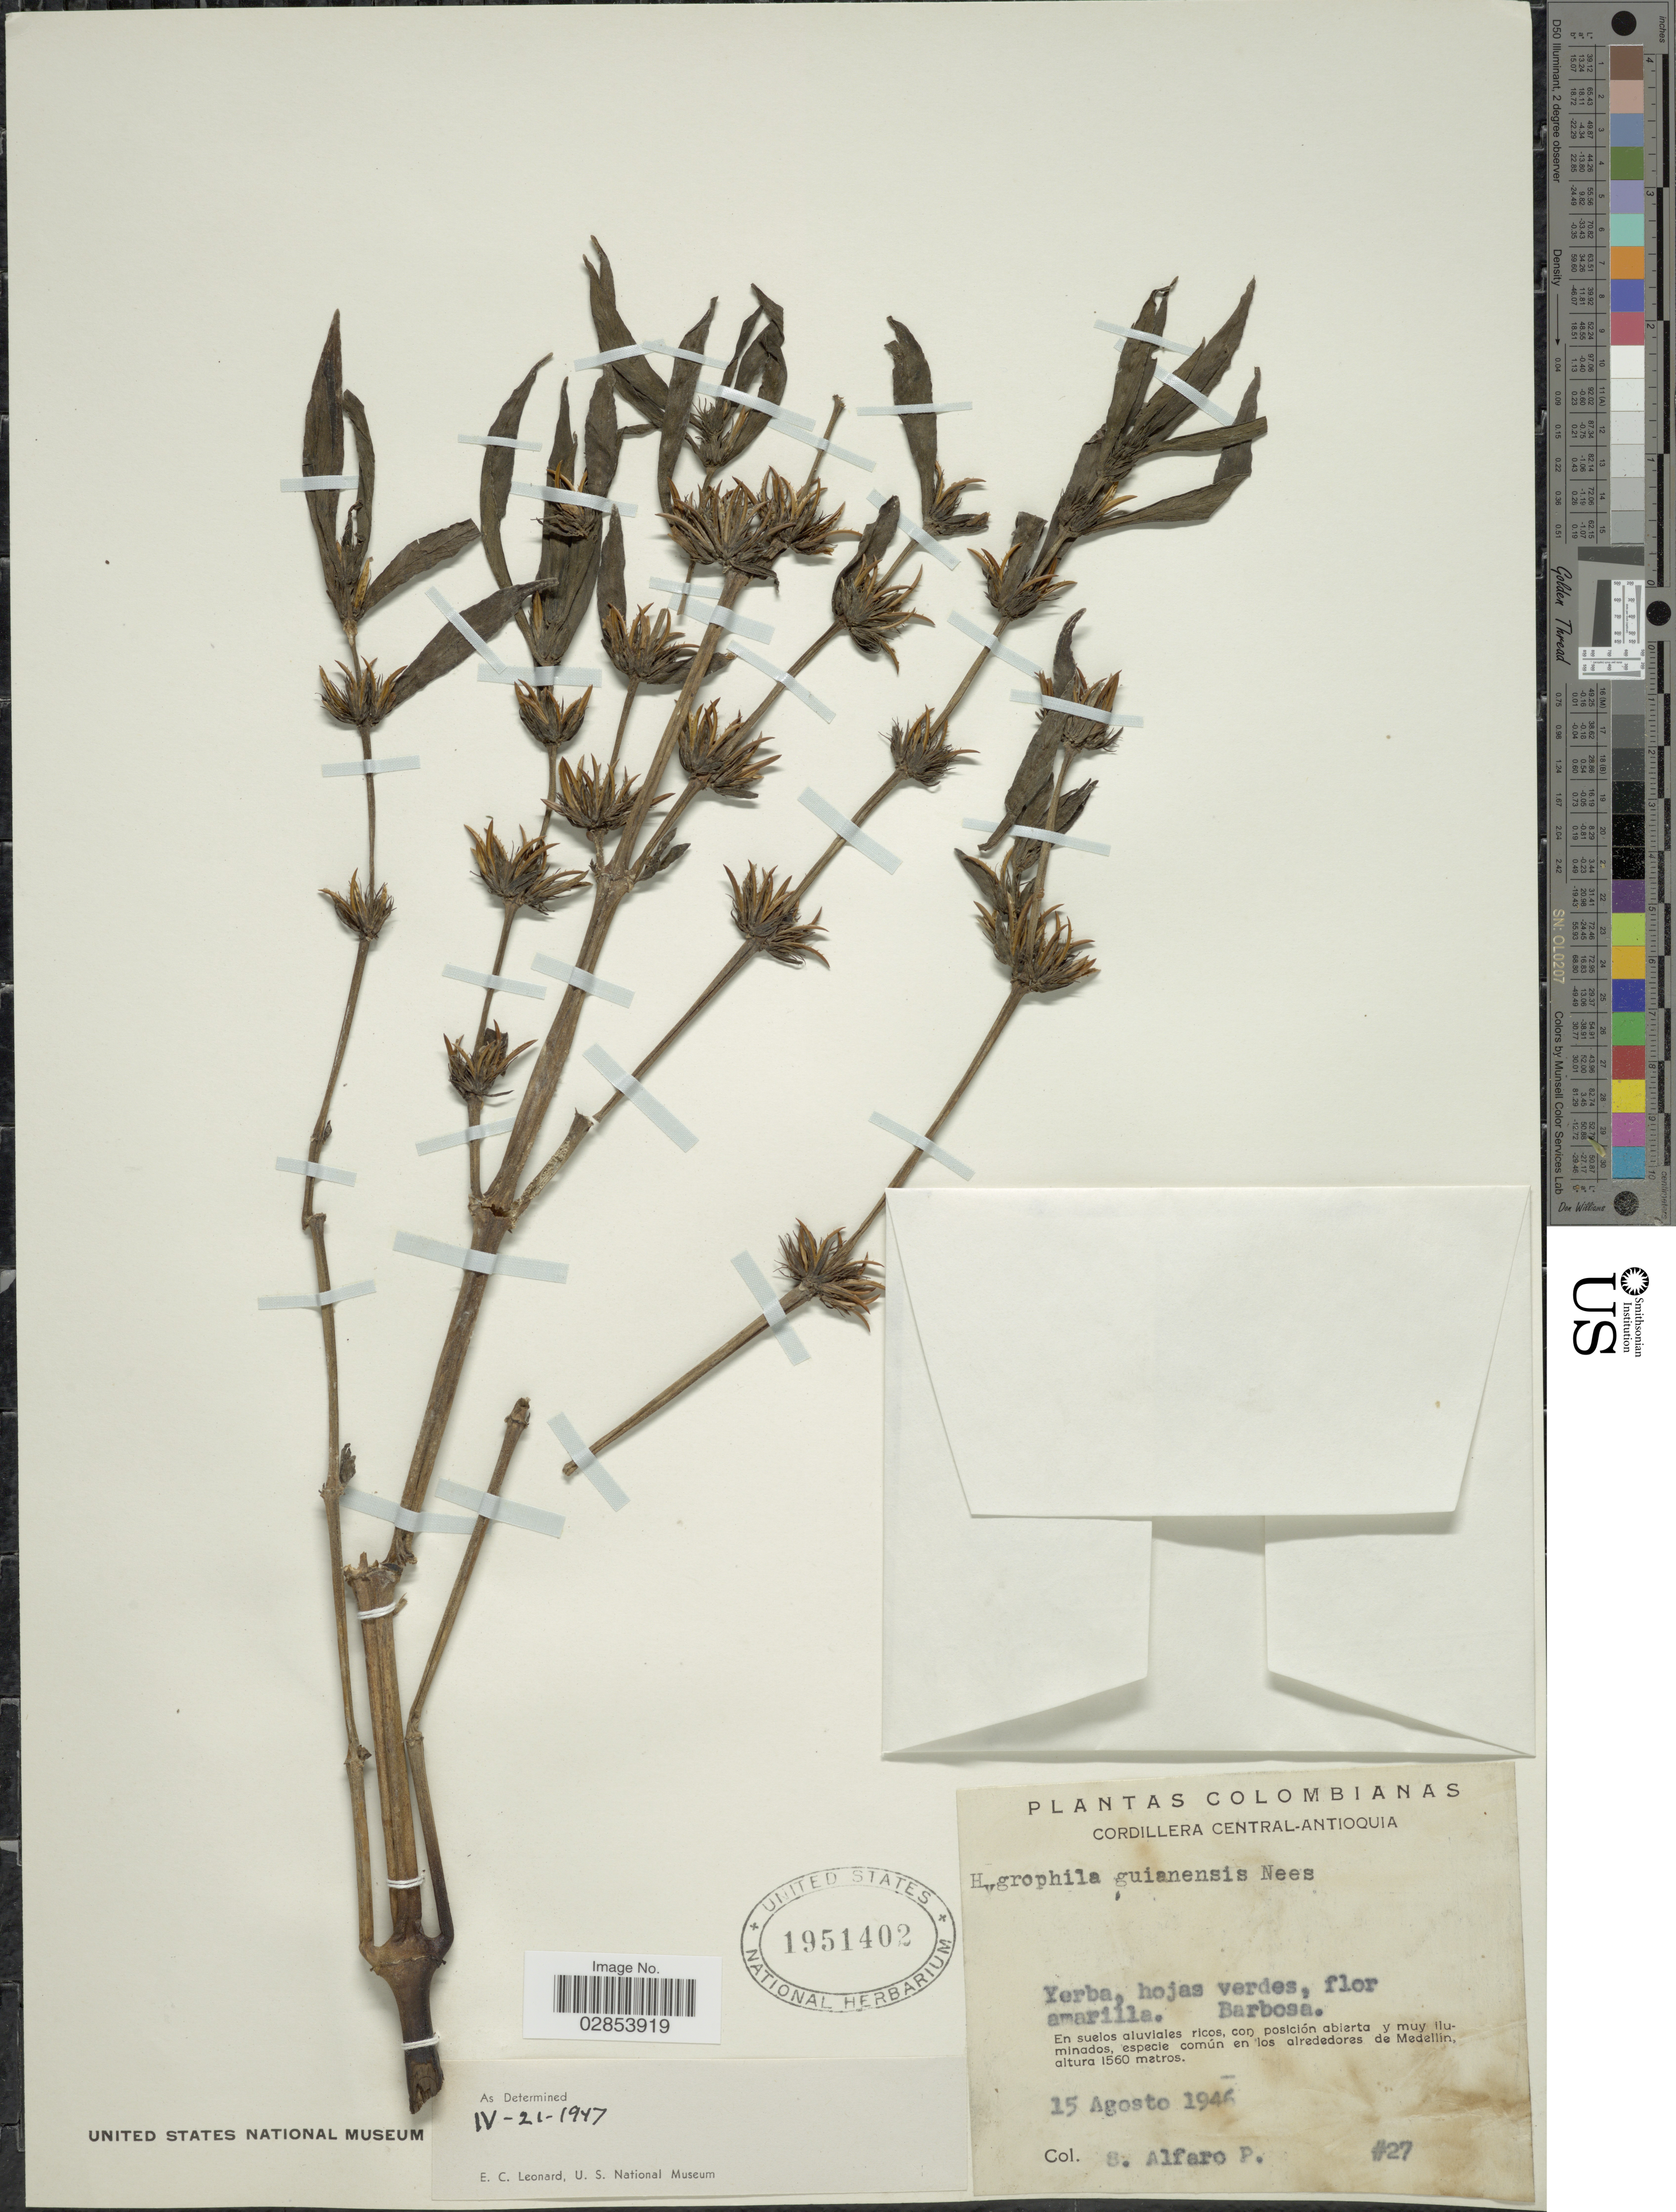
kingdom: Plantae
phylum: Tracheophyta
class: Magnoliopsida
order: Lamiales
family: Acanthaceae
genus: Hygrophila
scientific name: Hygrophila costata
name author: Nees & T. Nees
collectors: S. Alfaro P.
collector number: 27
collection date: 1946-08-15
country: Colombia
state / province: Antioquia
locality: Cordillera Central-Antioquia, En suelos aluviales ricos con posición abierta y muy iluminados, especie común en los alrededores de Medellin.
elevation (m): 1560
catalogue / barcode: US 1951402